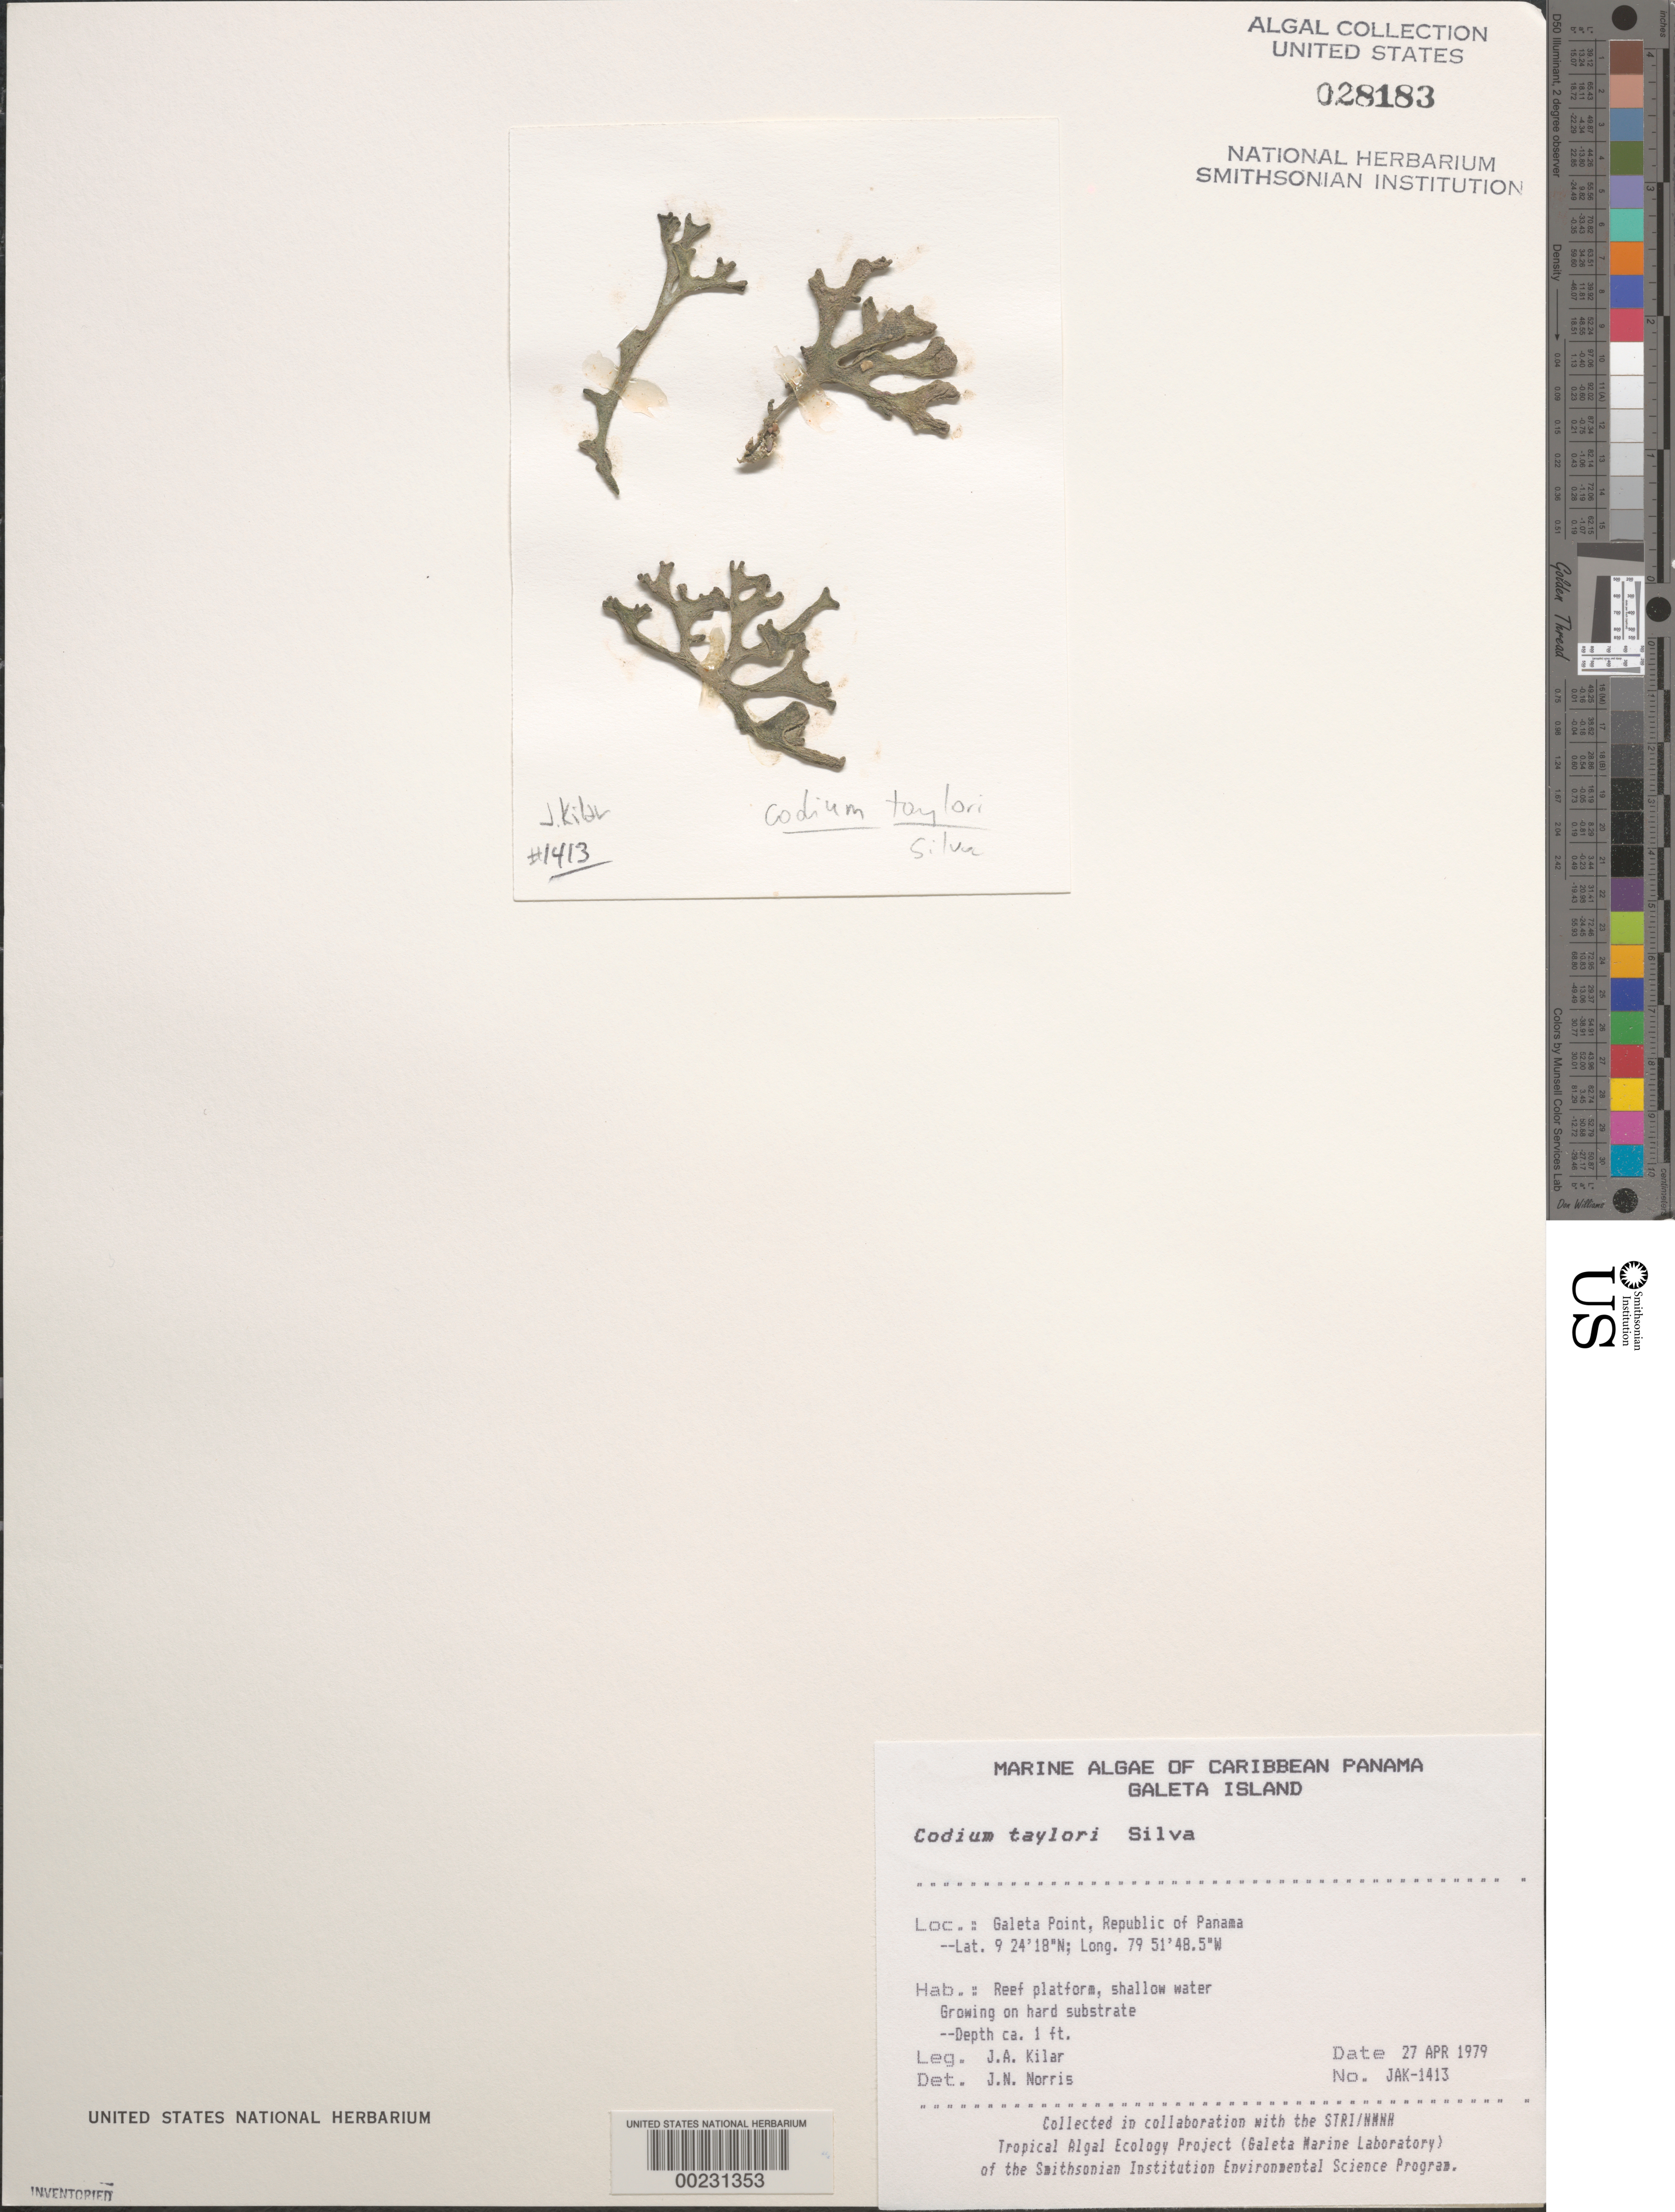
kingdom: Plantae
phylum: Chlorophyta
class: Ulvophyceae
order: Bryopsidales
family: Codiaceae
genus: Codium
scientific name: Codium taylorii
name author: P.C. Silva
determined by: Norris, James N.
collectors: J. A. Kilar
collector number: JAK-1413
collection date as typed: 27 Apr 1979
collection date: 1979-04-27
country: Panama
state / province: Colón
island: Galeta Island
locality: Galeta Point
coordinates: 9 24' 18" N, 79 51' 48.5" W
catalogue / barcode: US 28183